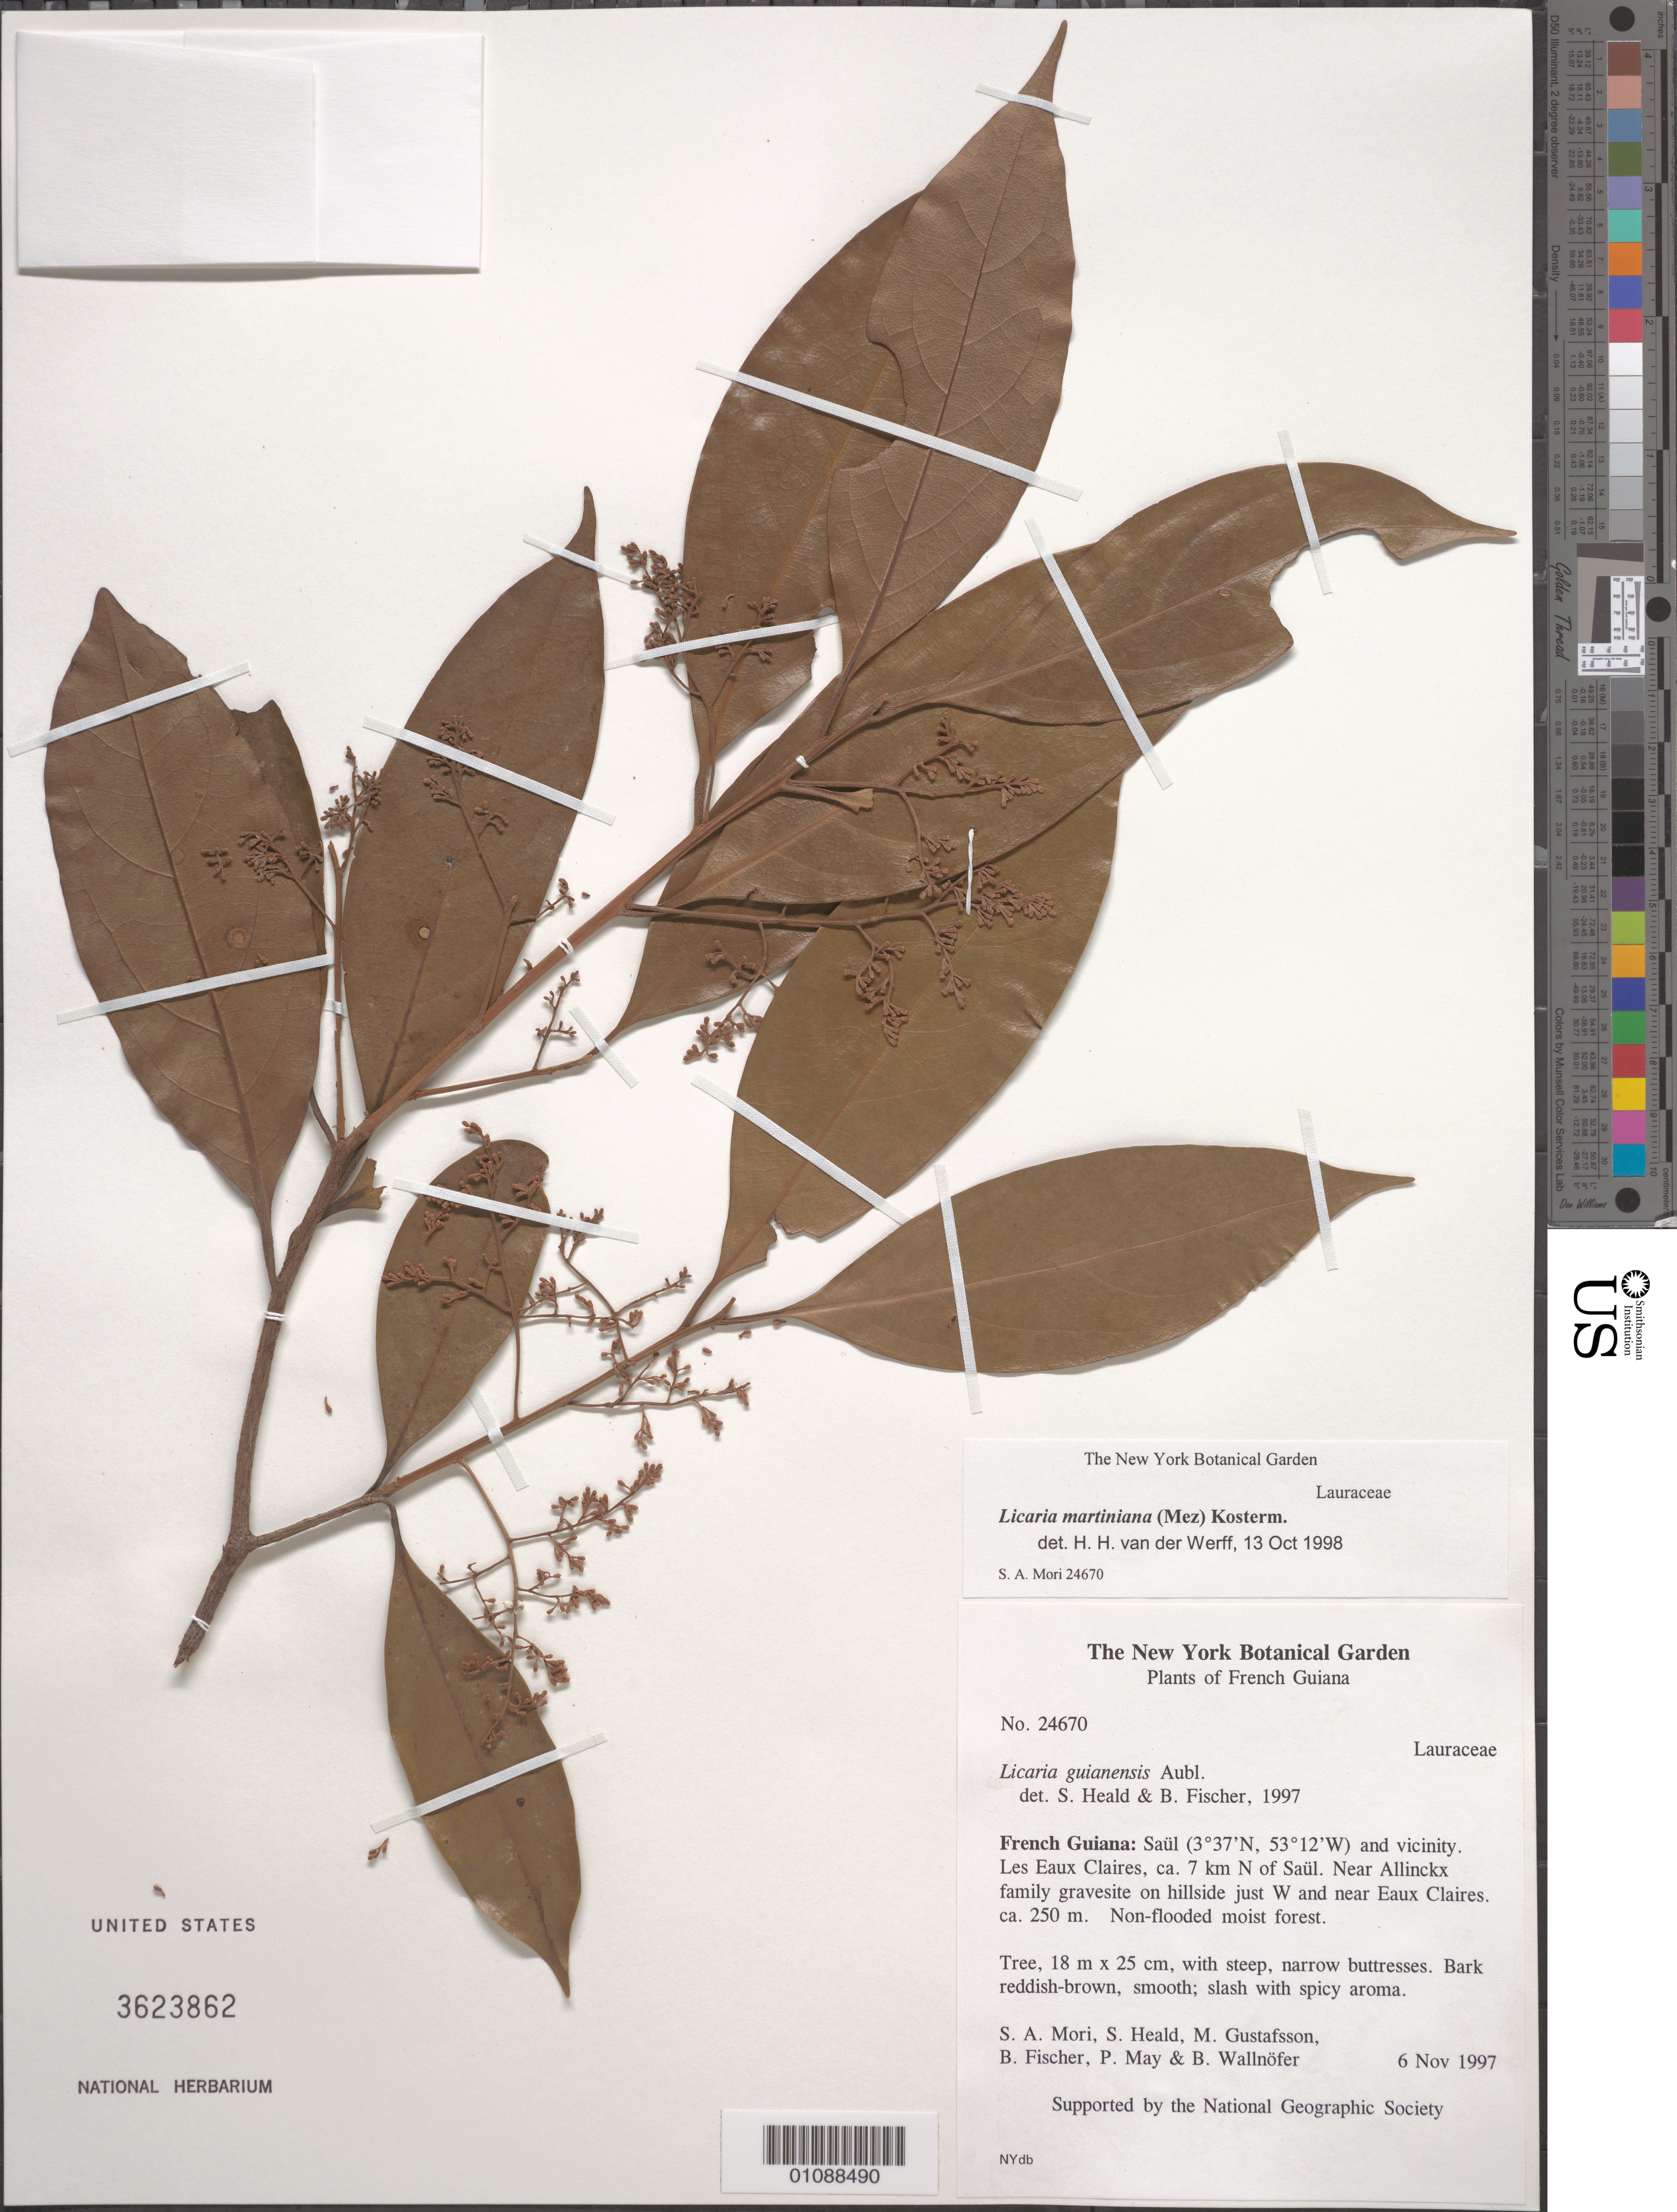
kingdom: Plantae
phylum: Tracheophyta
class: Magnoliopsida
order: Laurales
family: Lauraceae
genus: Licaria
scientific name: Licaria martiniana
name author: (Mez) Kosterm.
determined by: van der Werff, H., (MO), Missouri Botanical Garden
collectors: S. Mori, S. Heald, M. H. Gustafsson, B. Fischer, P. F. May & B. Wallnöfer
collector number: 24670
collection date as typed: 6-Nov-97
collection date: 1997-11-06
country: French Guiana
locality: Saül and vic., Les Eaux Claires, ca. 7 km N of Saül. Near Allinckx family gravesite on hillside just W and near Eaux Claires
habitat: Non-flooded moist forest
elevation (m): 250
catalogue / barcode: US 3623862